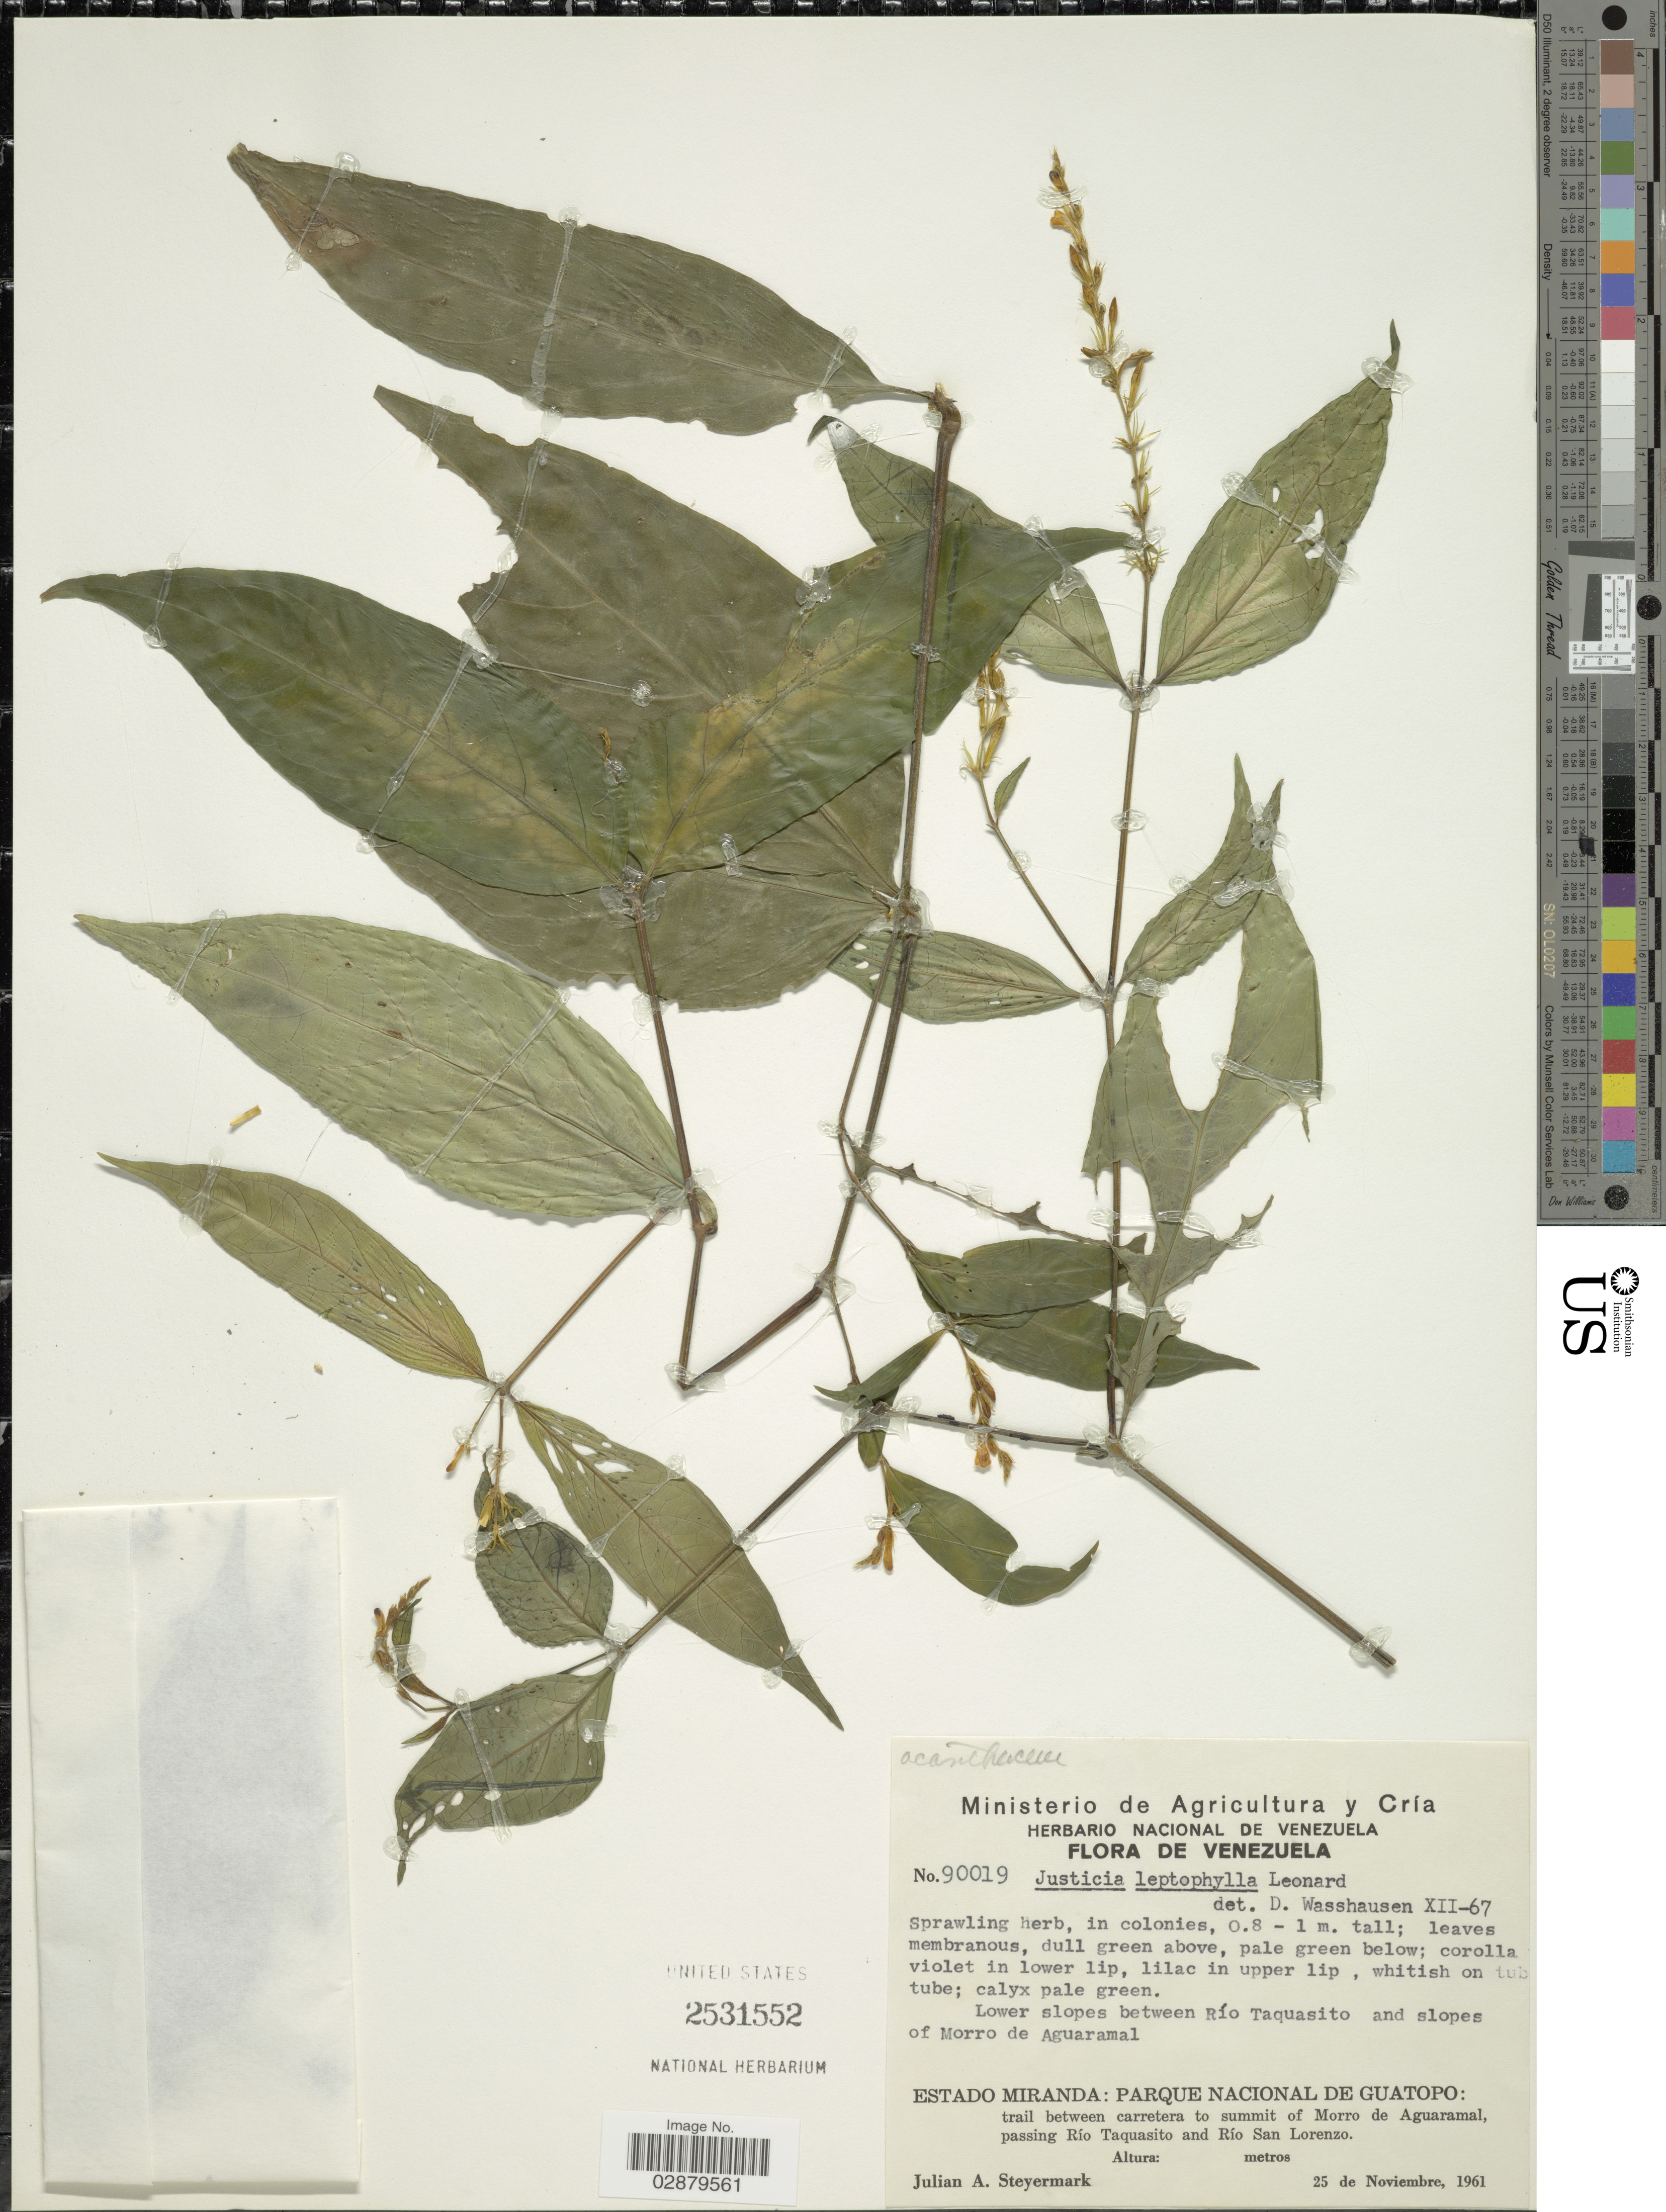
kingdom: Plantae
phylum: Tracheophyta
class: Magnoliopsida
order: Lamiales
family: Acanthaceae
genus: Justicia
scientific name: Justicia leptophylla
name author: Leonard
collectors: J. Steyermark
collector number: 90019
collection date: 1961-11-25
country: Venezuela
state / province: Miranda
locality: Lower slopes between Río Taquasito and slopes of Morro de Aguaramal. Parque Nacional de Guatopo: trail between carretera to summit of Morro de Aguaramal, passing Río Taquasito and Río San Lorenzo.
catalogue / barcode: US 2531552